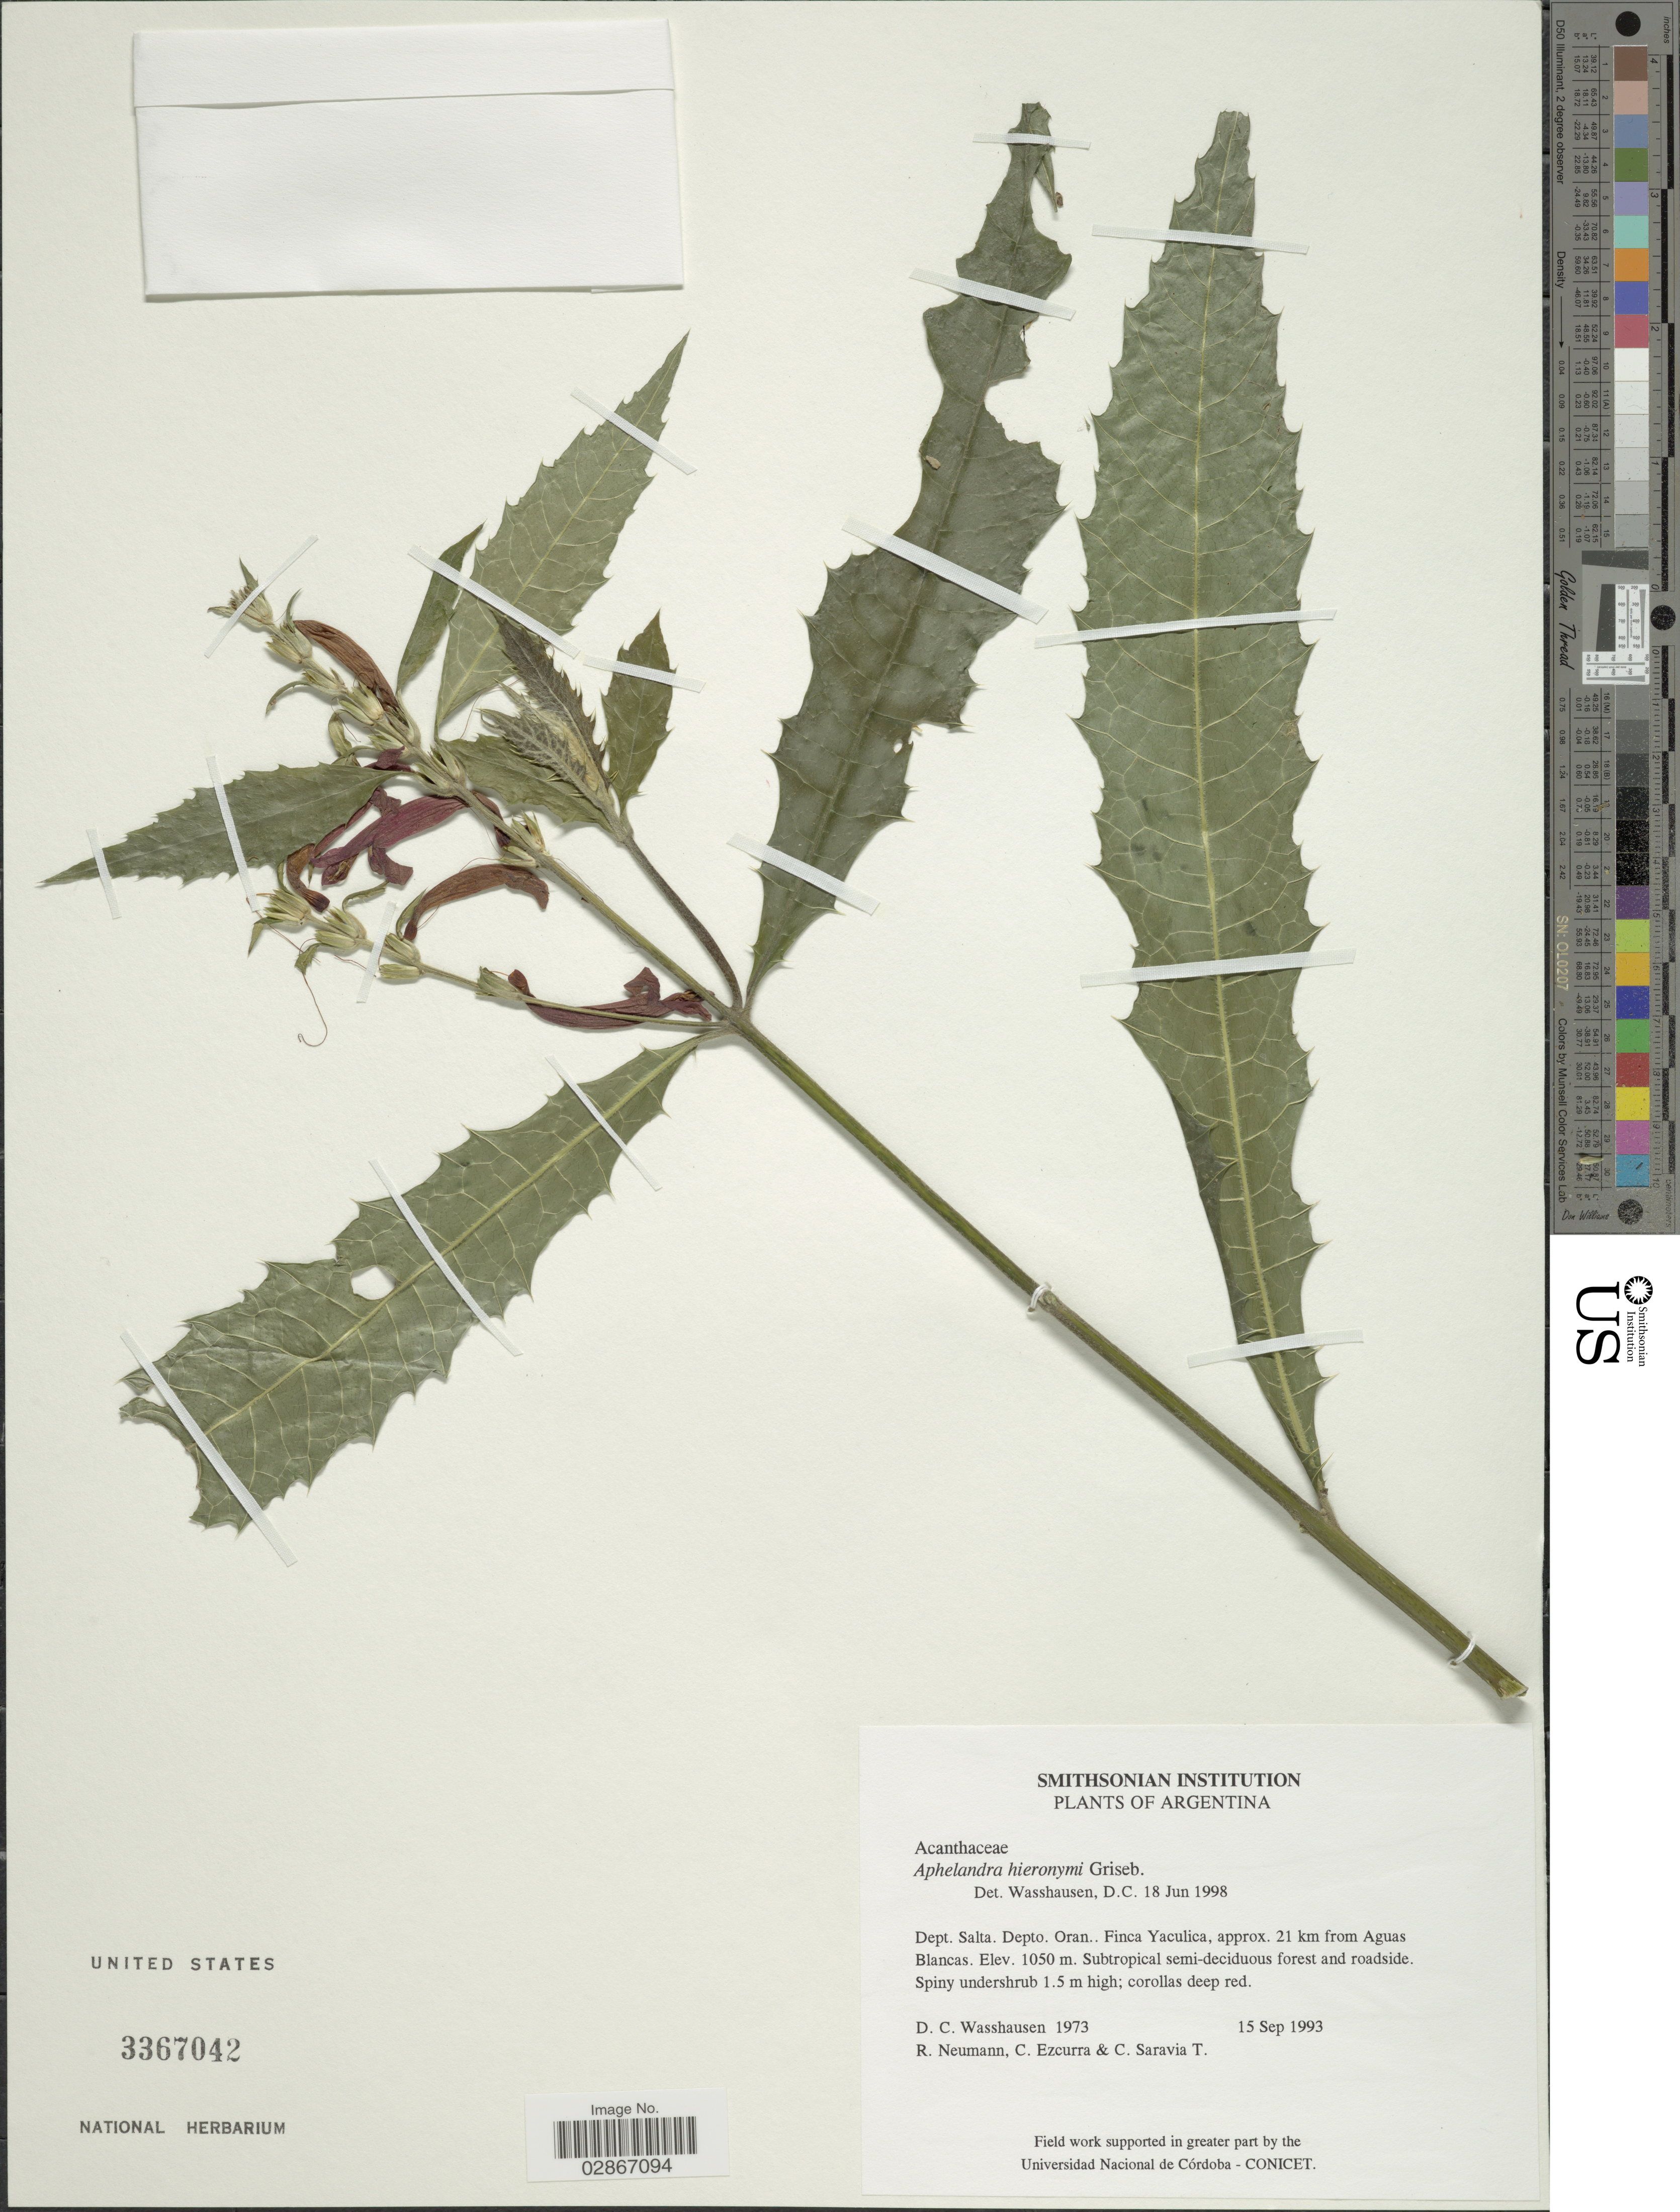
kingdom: Plantae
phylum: Tracheophyta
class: Magnoliopsida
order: Lamiales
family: Acanthaceae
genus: Aphelandra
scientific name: Aphelandra hieronymi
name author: Griseb.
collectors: D. C. Wasshausen, R. Neumann, C. Ezcurra & C. Saravia T.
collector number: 1973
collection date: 1993-09-15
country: Argentina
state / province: Salta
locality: Dept. Salta. Depto. Oran.. Finca Yaculica, approx. 21 km from Aguas Blancas.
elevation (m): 1050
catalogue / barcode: US 3367042